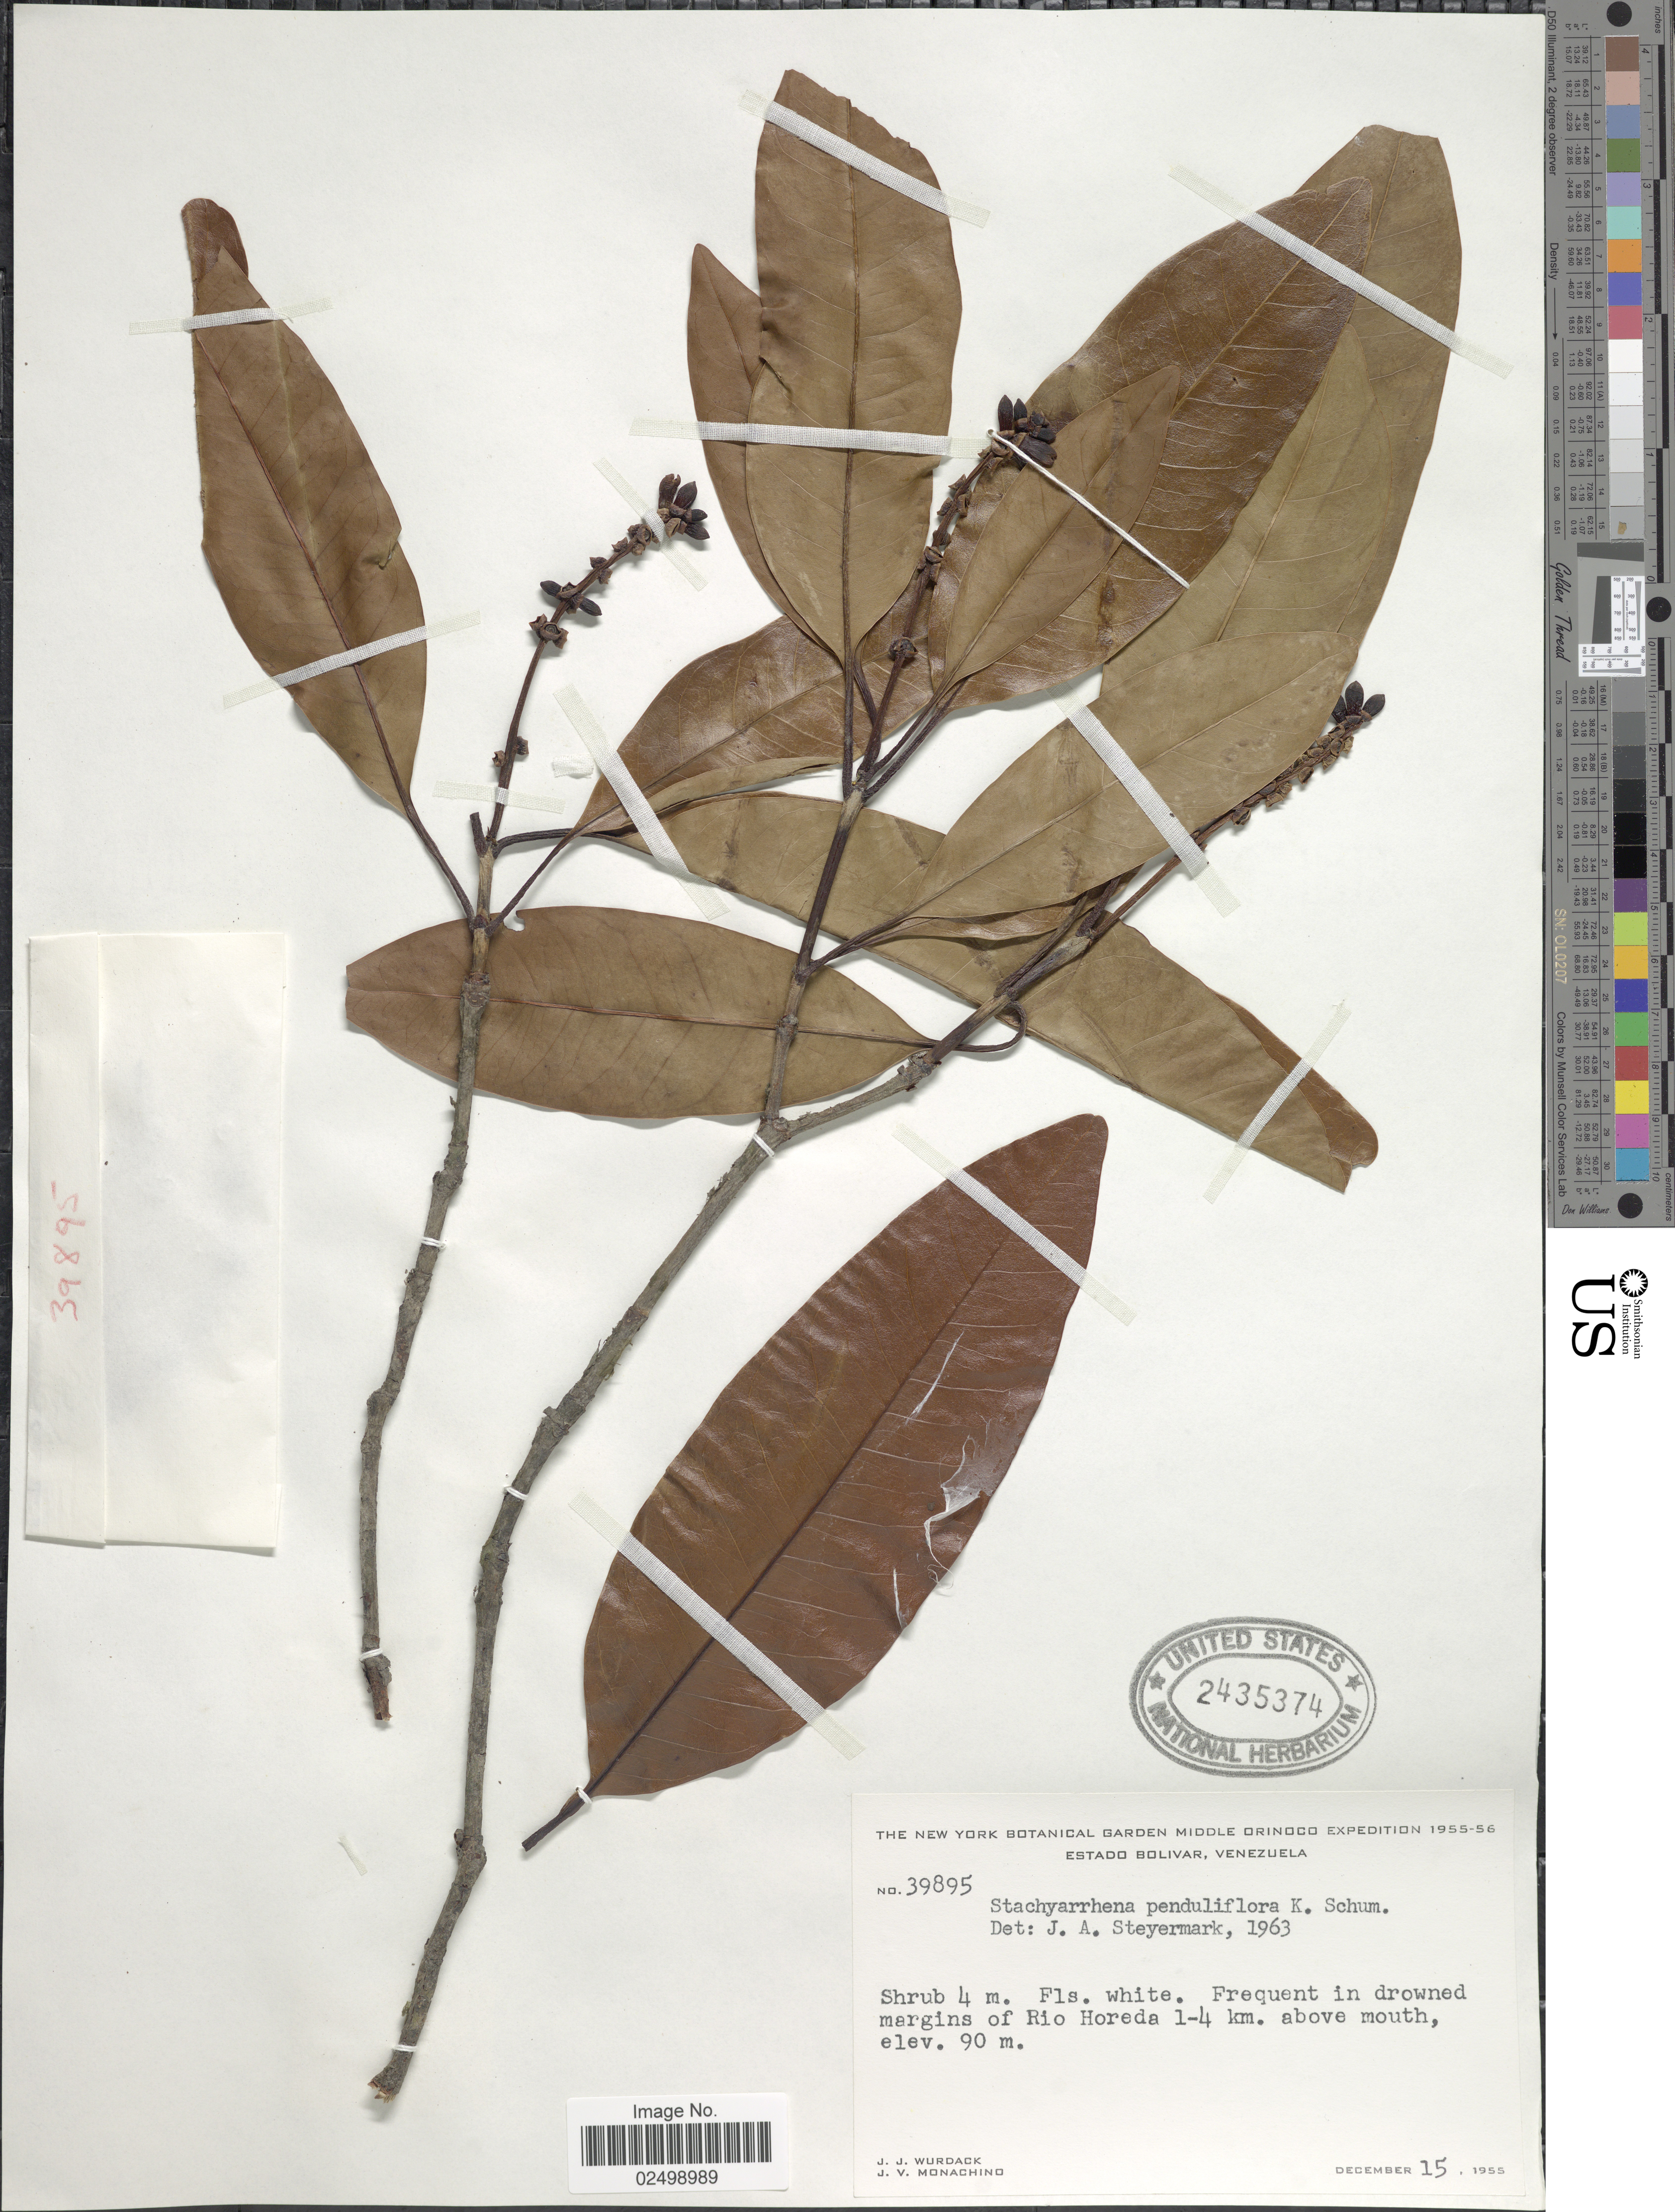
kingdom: Plantae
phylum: Tracheophyta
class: Magnoliopsida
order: Gentianales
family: Rubiaceae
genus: Stachyarrhena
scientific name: Stachyarrhena penduliflora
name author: K. Schum.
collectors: J. J. Wurdack & J. V. Monachino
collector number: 39895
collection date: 1955-12-15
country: Venezuela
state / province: Bolivar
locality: In drowned margins of Rio Horeda 1-4 km. above mouth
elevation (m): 90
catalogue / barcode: US 2435374